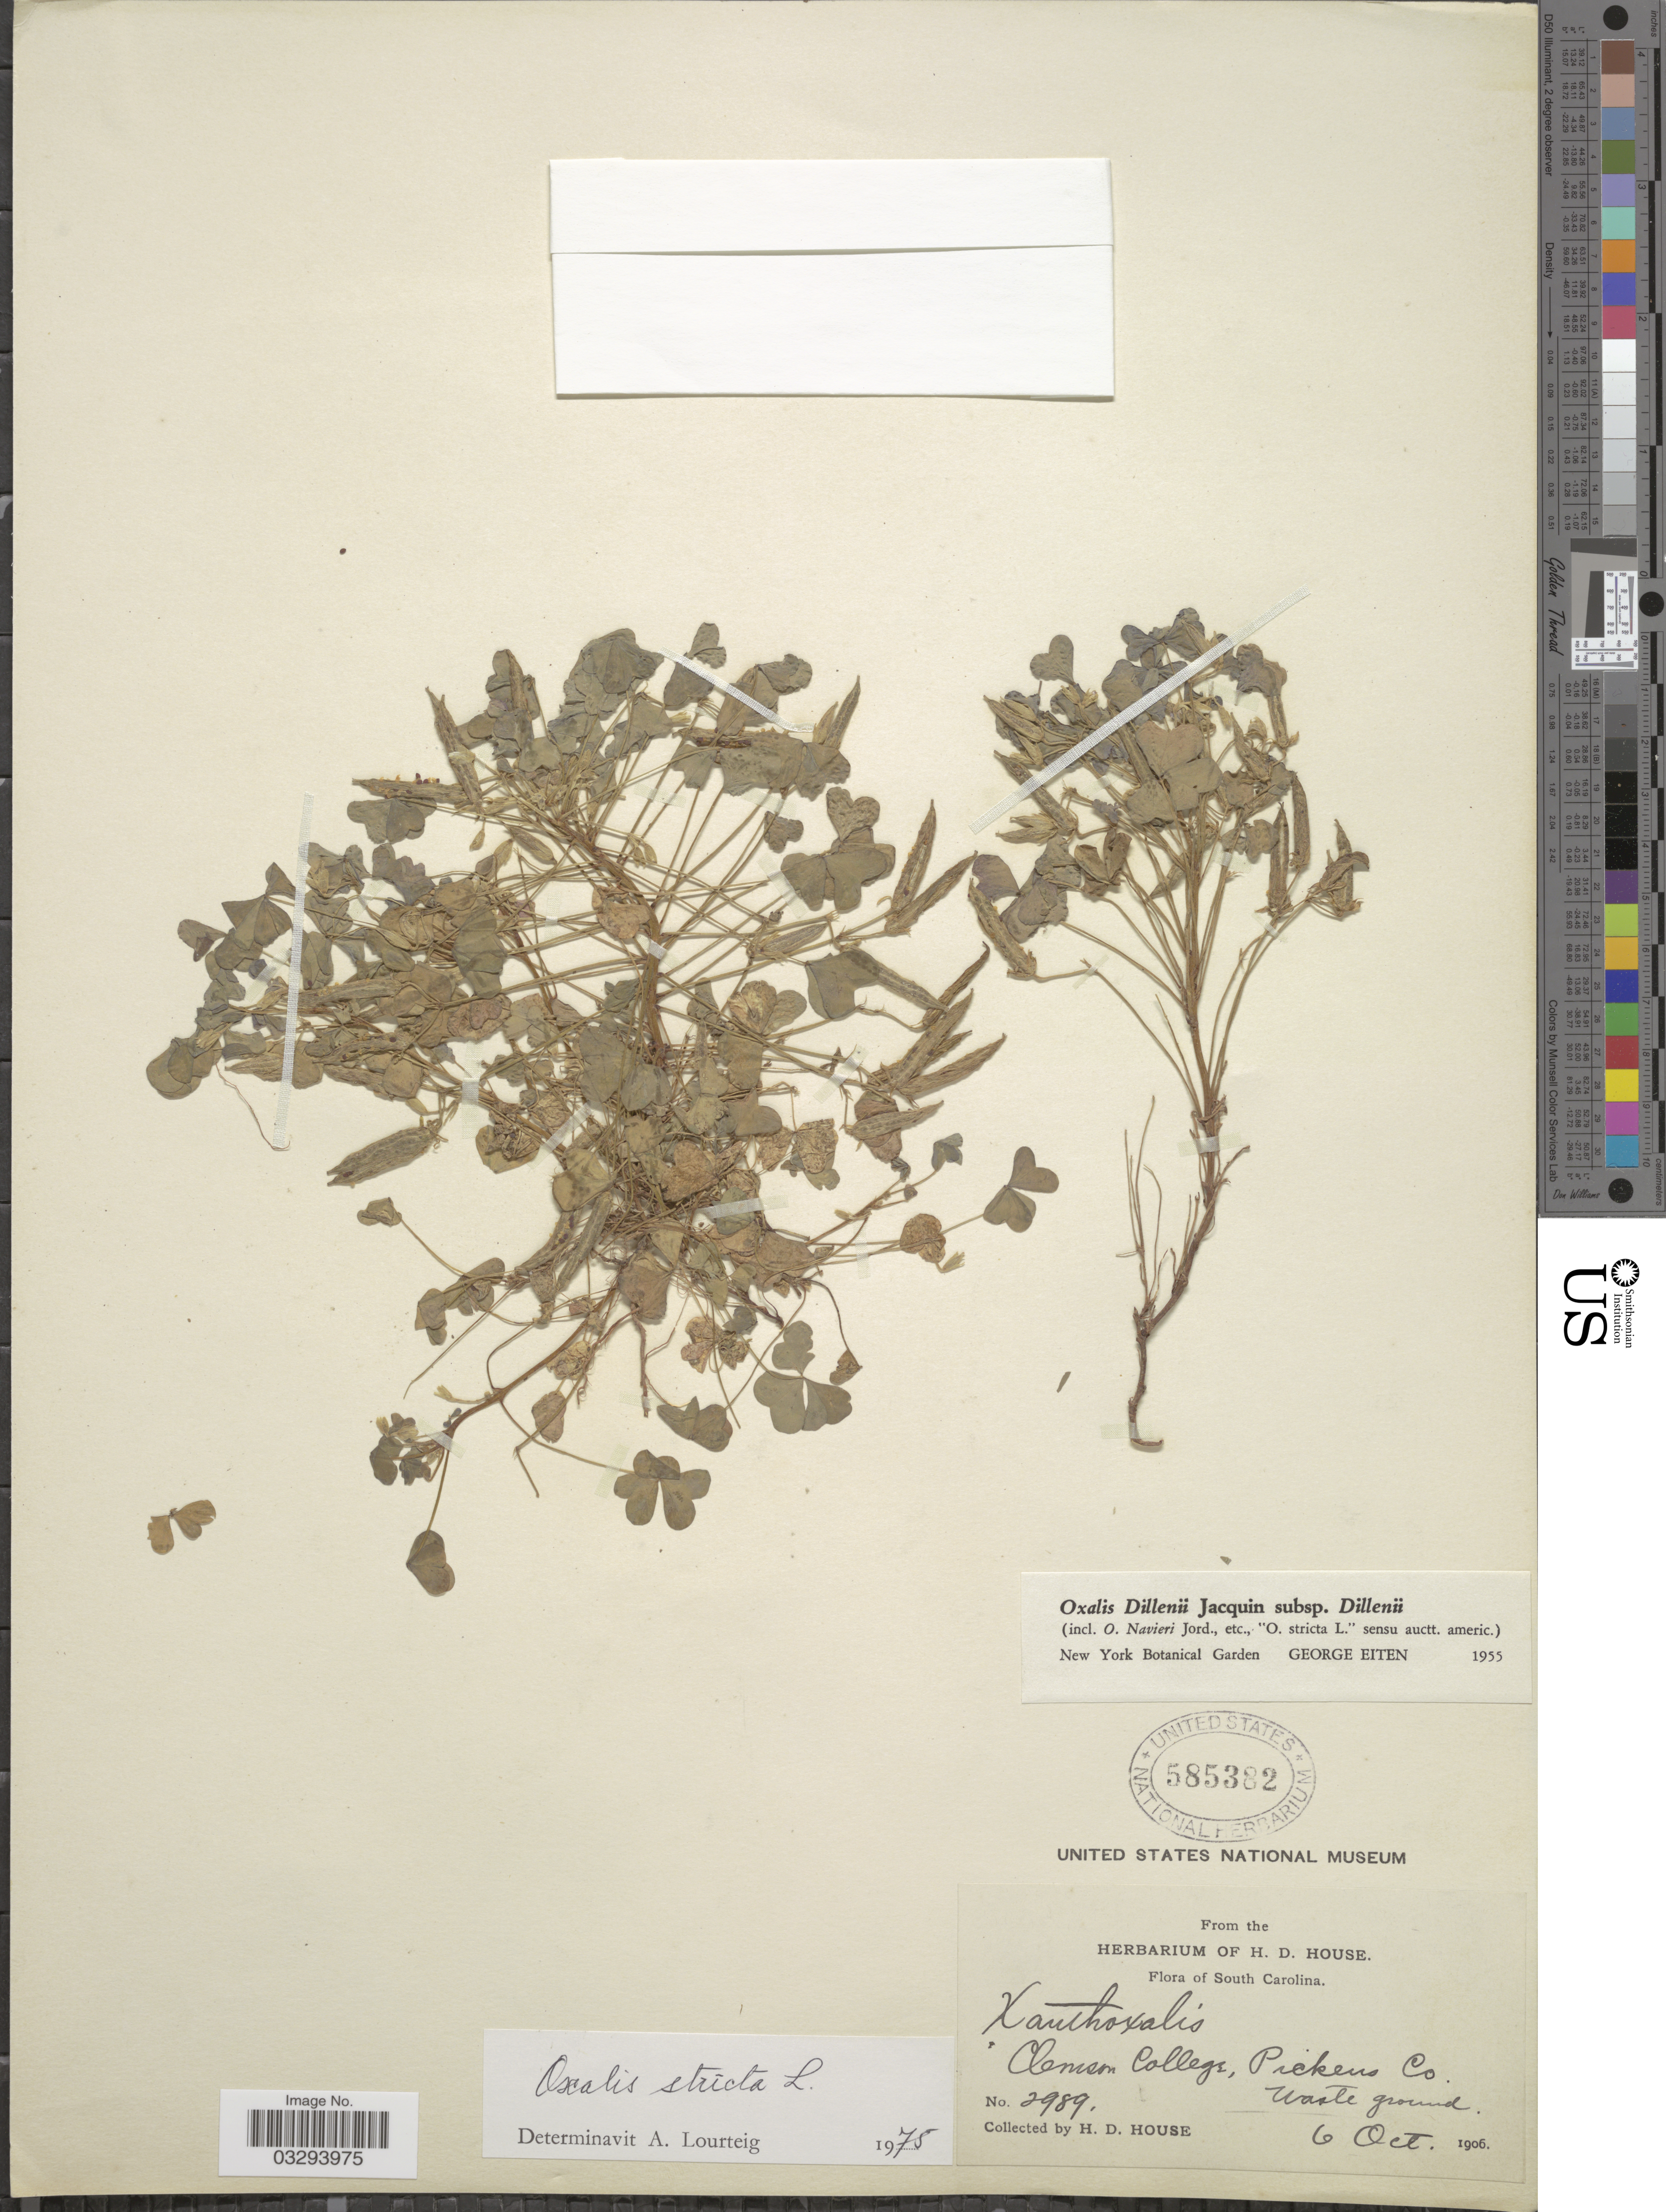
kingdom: Plantae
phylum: Tracheophyta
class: Magnoliopsida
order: Oxalidales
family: Oxalidaceae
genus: Oxalis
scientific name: Oxalis stricta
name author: L.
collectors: H. D. House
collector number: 2989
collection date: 1906-10-06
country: United States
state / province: South Carolina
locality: Clemson College, Pickens Co.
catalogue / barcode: US 585382